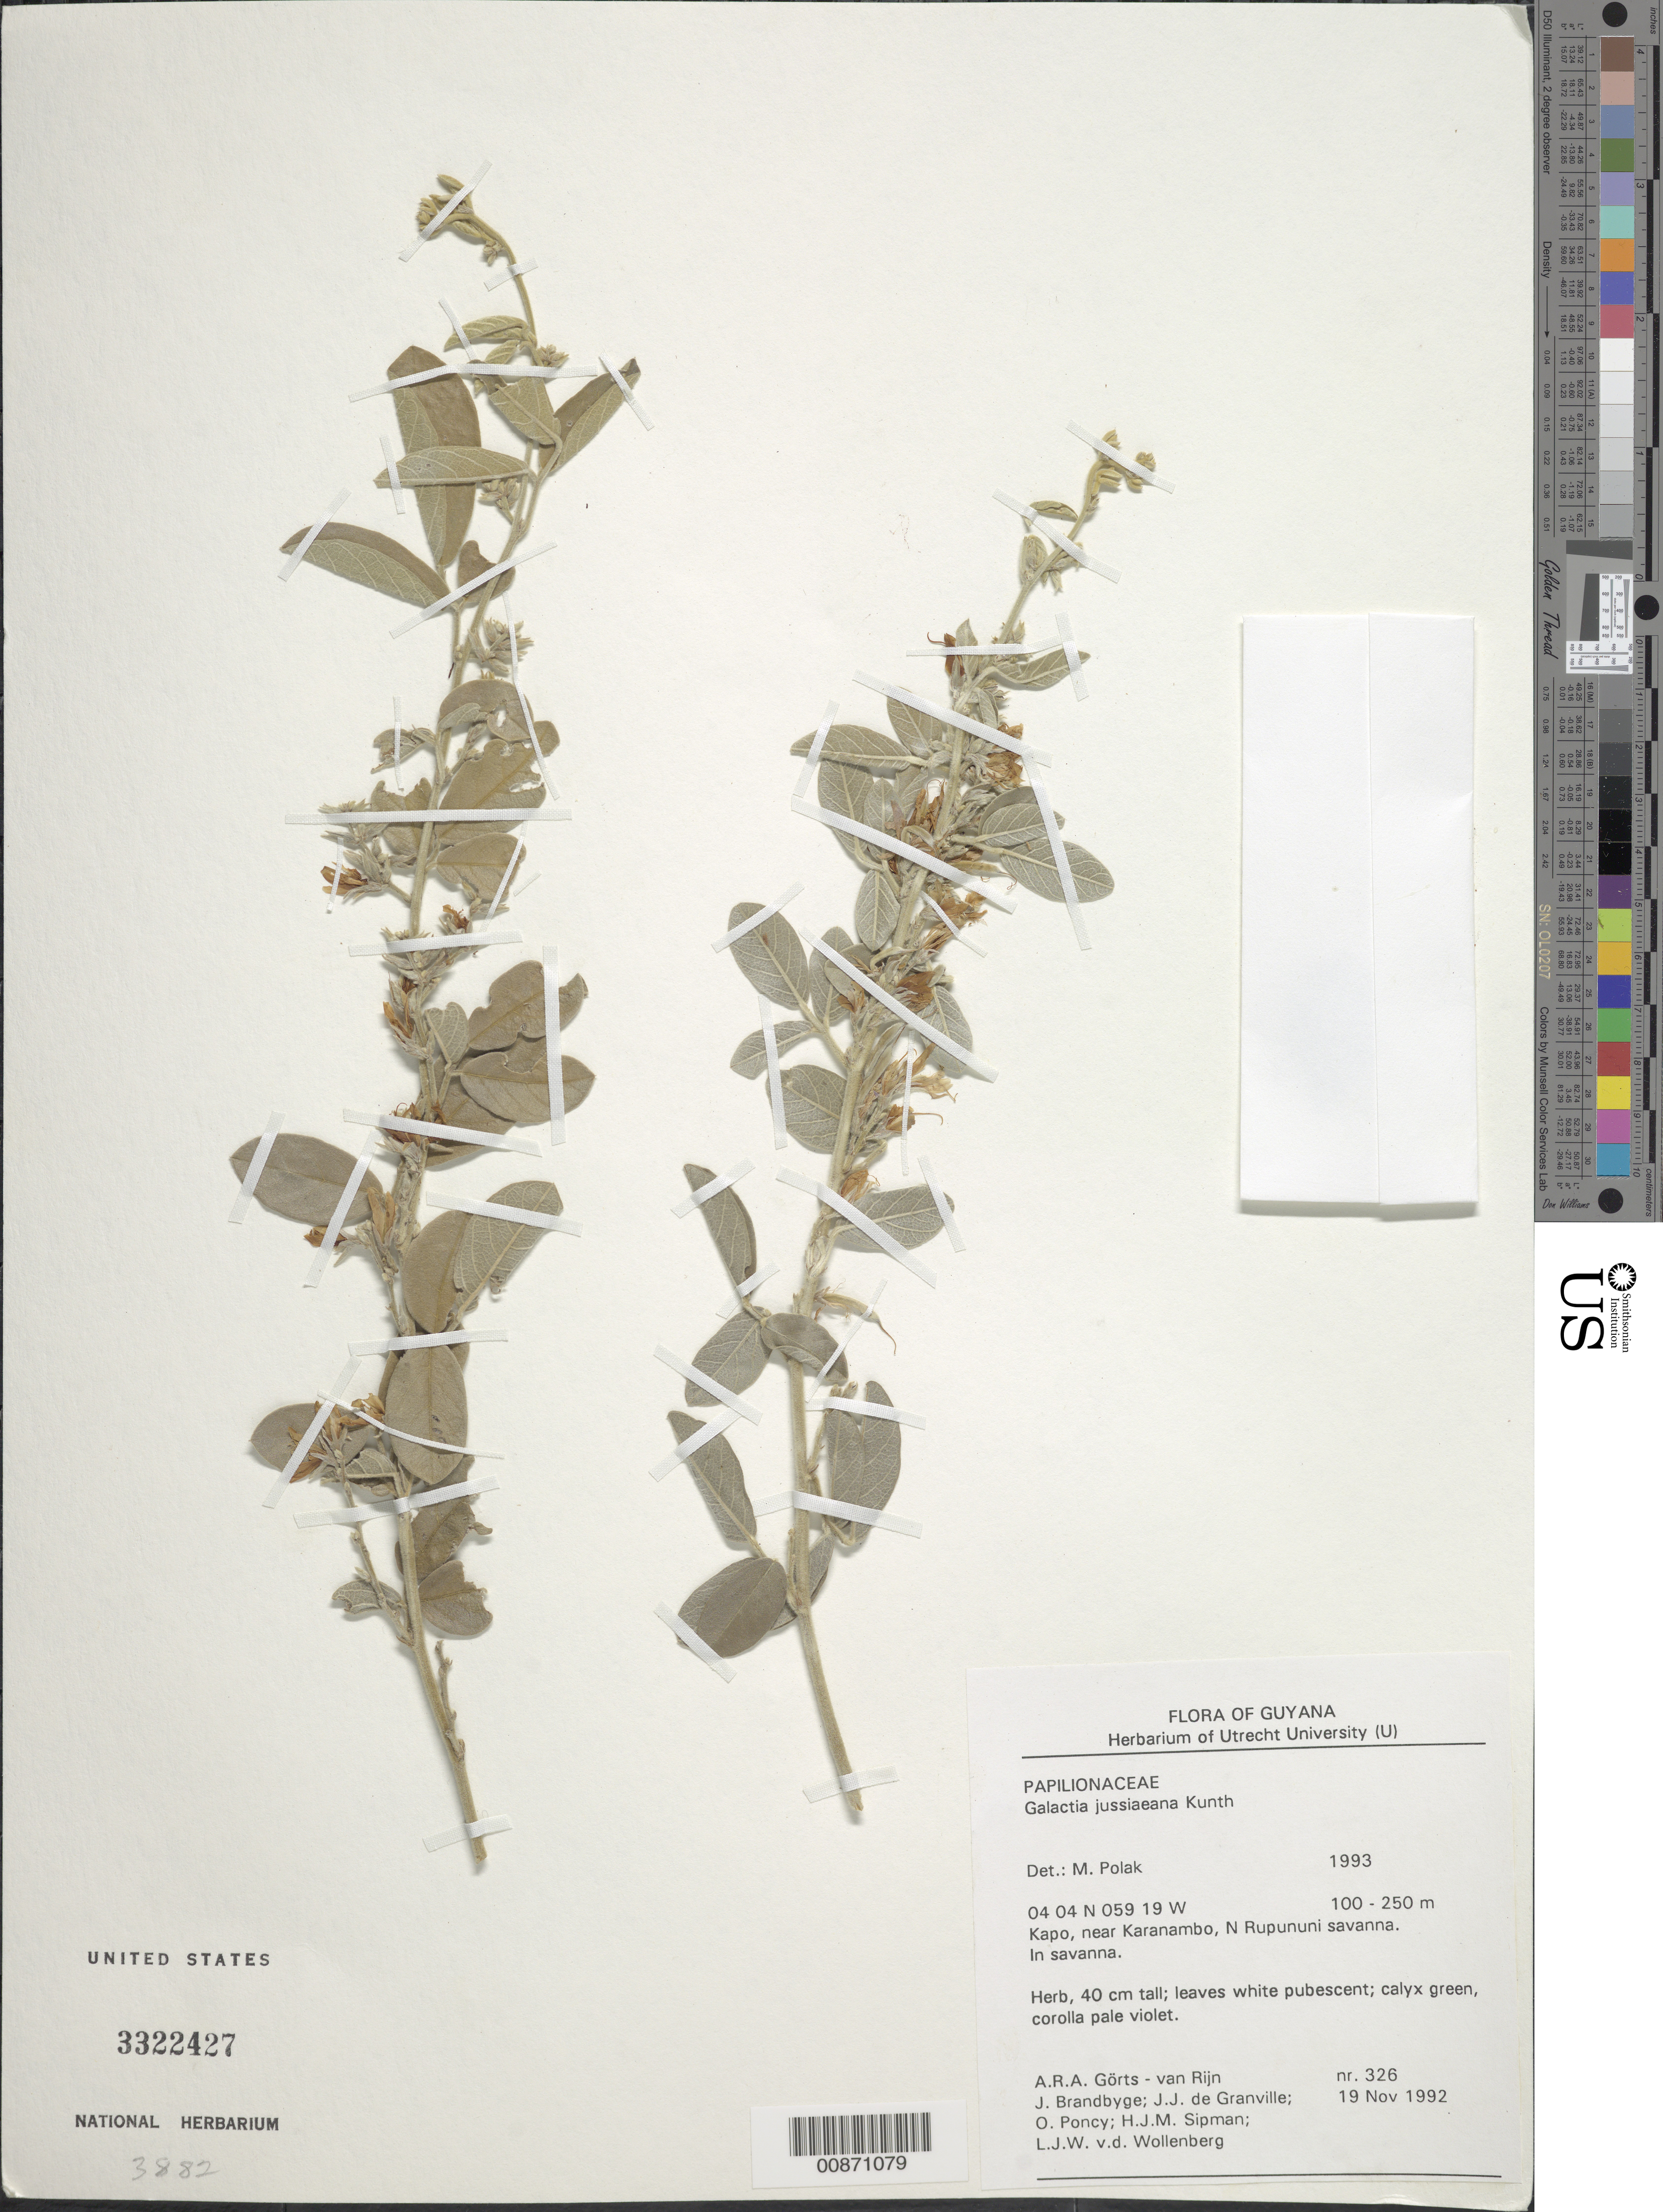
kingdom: Plantae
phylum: Tracheophyta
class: Magnoliopsida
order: Fabales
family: Fabaceae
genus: Galactia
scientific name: Galactia jussiaeana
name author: Kunth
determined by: Polak, M.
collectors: A. .R. A. Görts-van Rijn, J. Brandbyge, J.-J. de Granville, O. Poncy, H. J. M. Sipman & L. van der Wollenberg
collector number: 326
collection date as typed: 19-Nov-92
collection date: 1992-11-19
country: Guyana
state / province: U. Takutu-U. Essequibo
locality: Kapo, along trail to Lethem, near Karanambo, N. Rupununi Savanna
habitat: Savanna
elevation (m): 100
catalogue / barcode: US 3322427